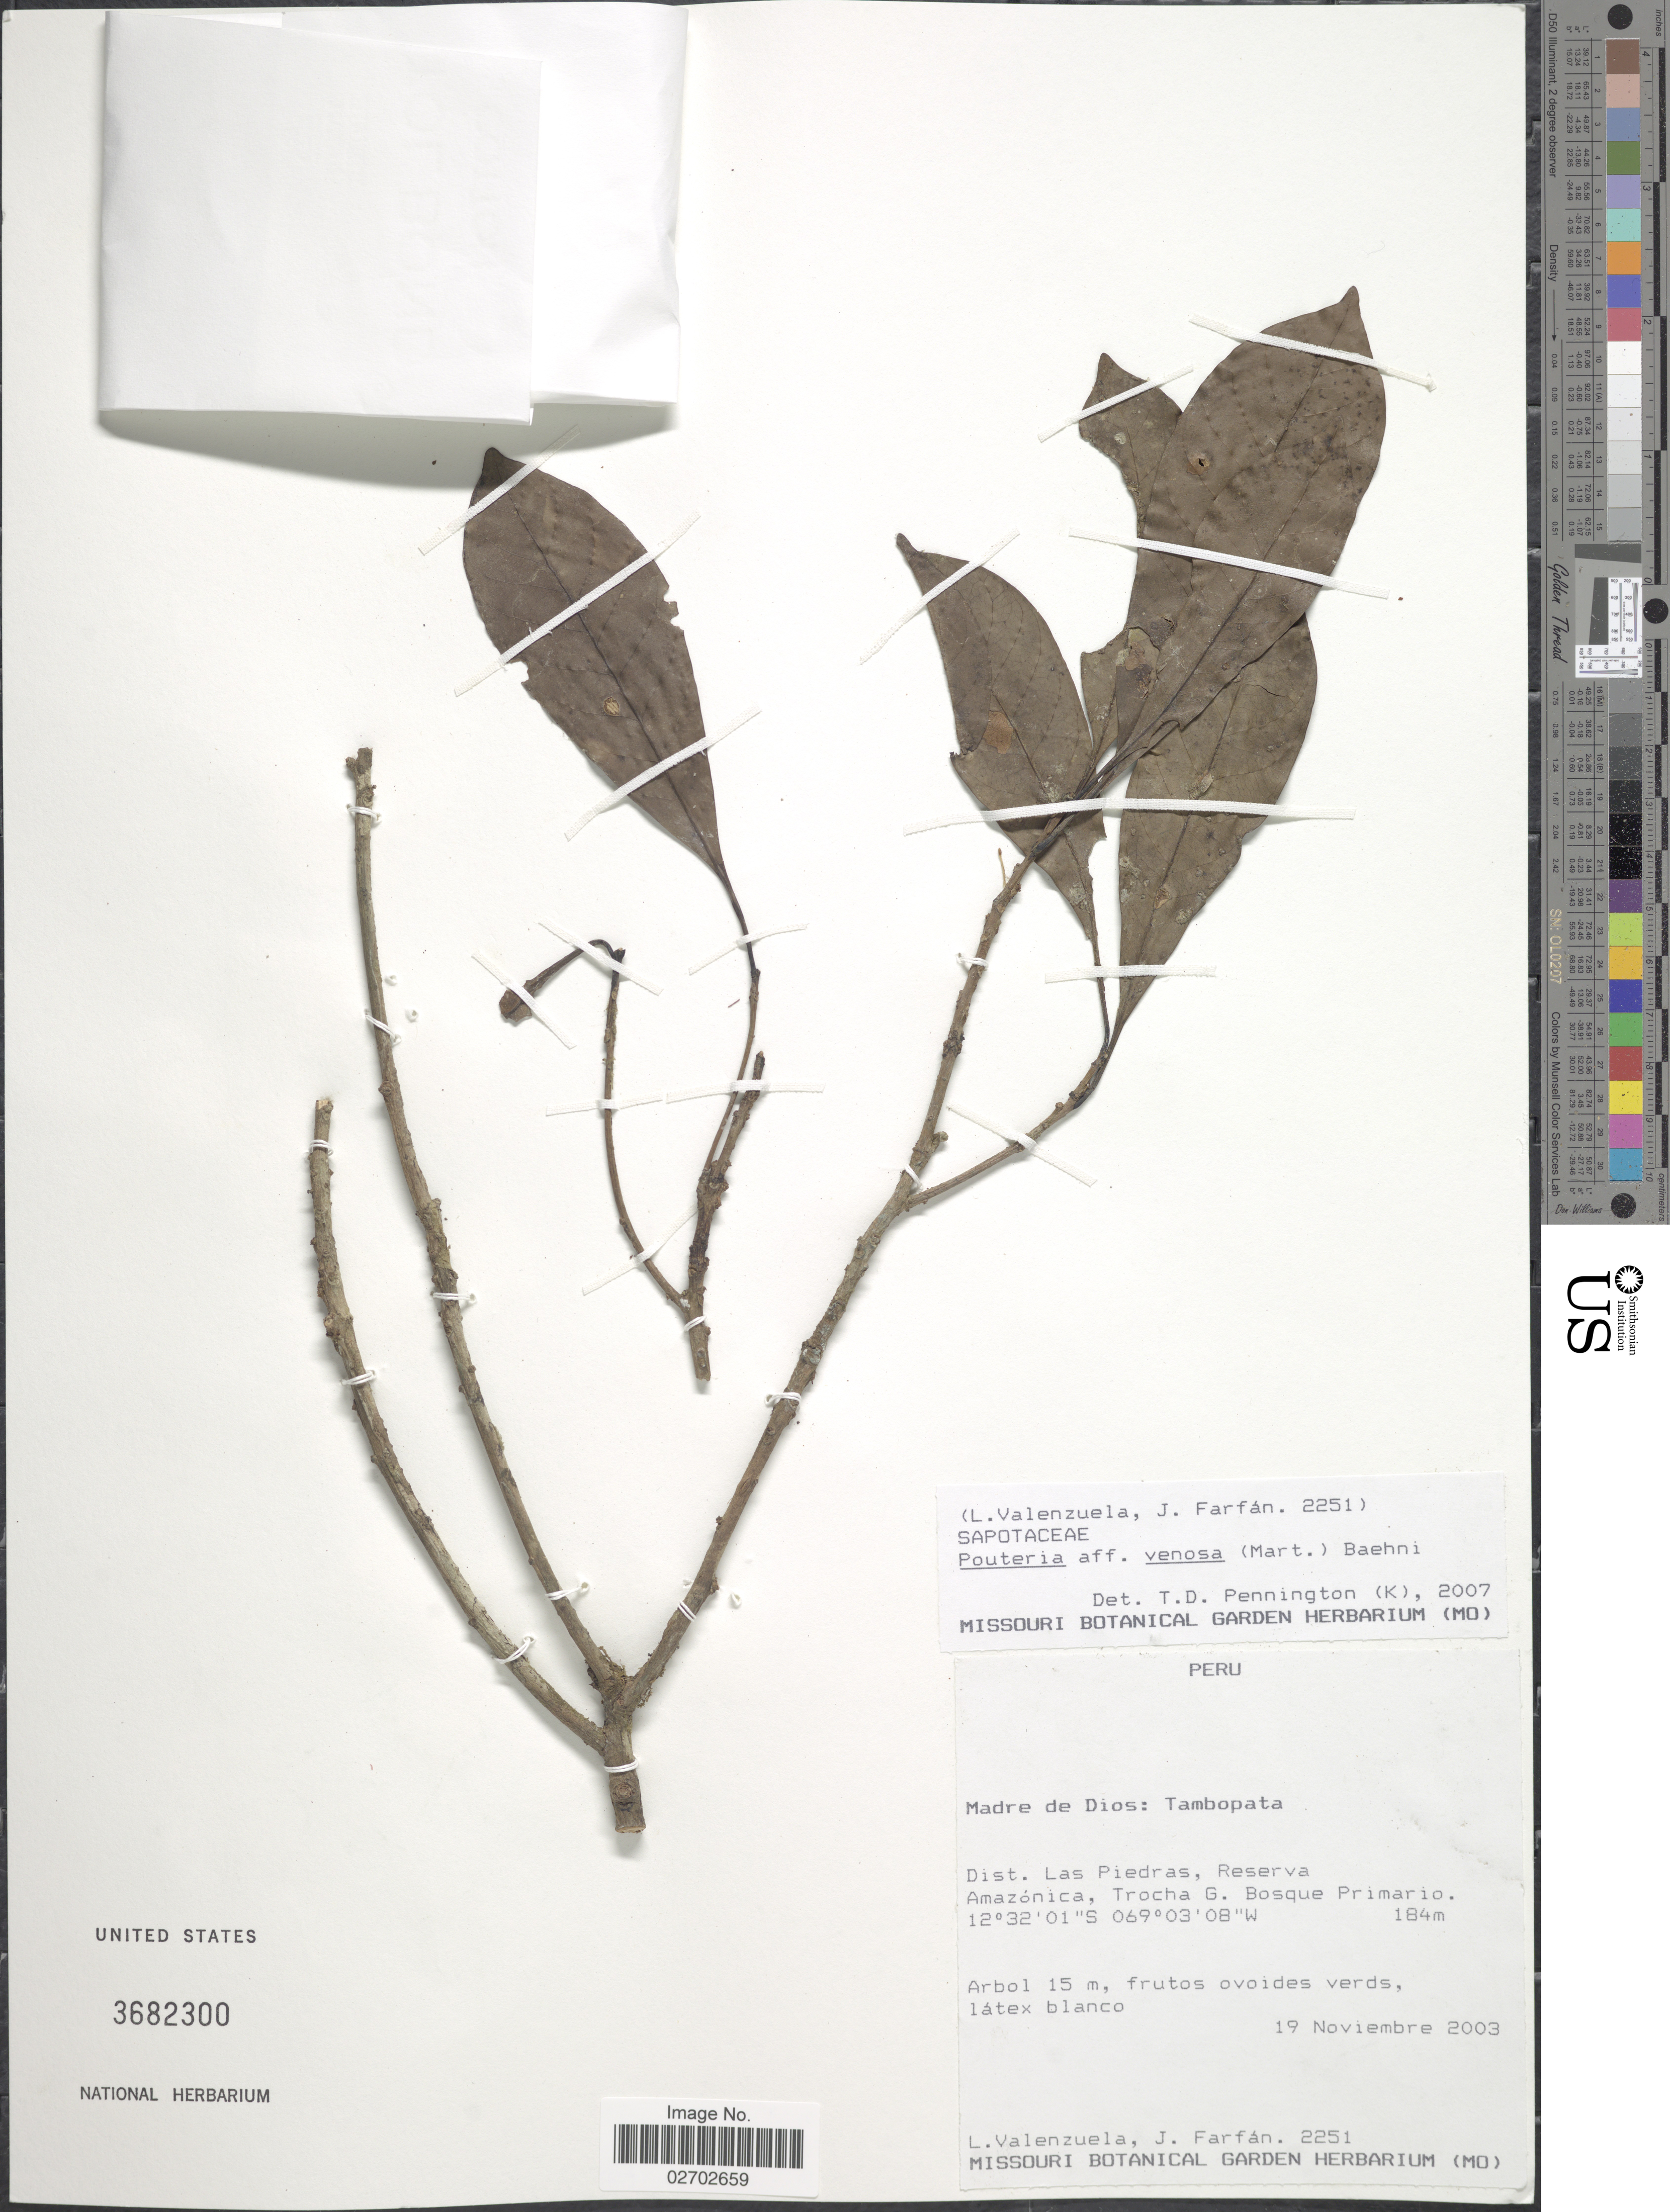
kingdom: Plantae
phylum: Tracheophyta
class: Magnoliopsida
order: Ericales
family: Sapotaceae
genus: Pouteria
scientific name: Pouteria venosa subsp. amazonica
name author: T.D. Penn.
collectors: L. Valenzuela & J. Farfán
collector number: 2251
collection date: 2003-11-19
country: Peru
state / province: Madre de Dios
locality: Tambopata. Dist. Las Piedras, Reserva Amazonica, Trocha G.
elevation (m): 184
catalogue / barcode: US 3682300